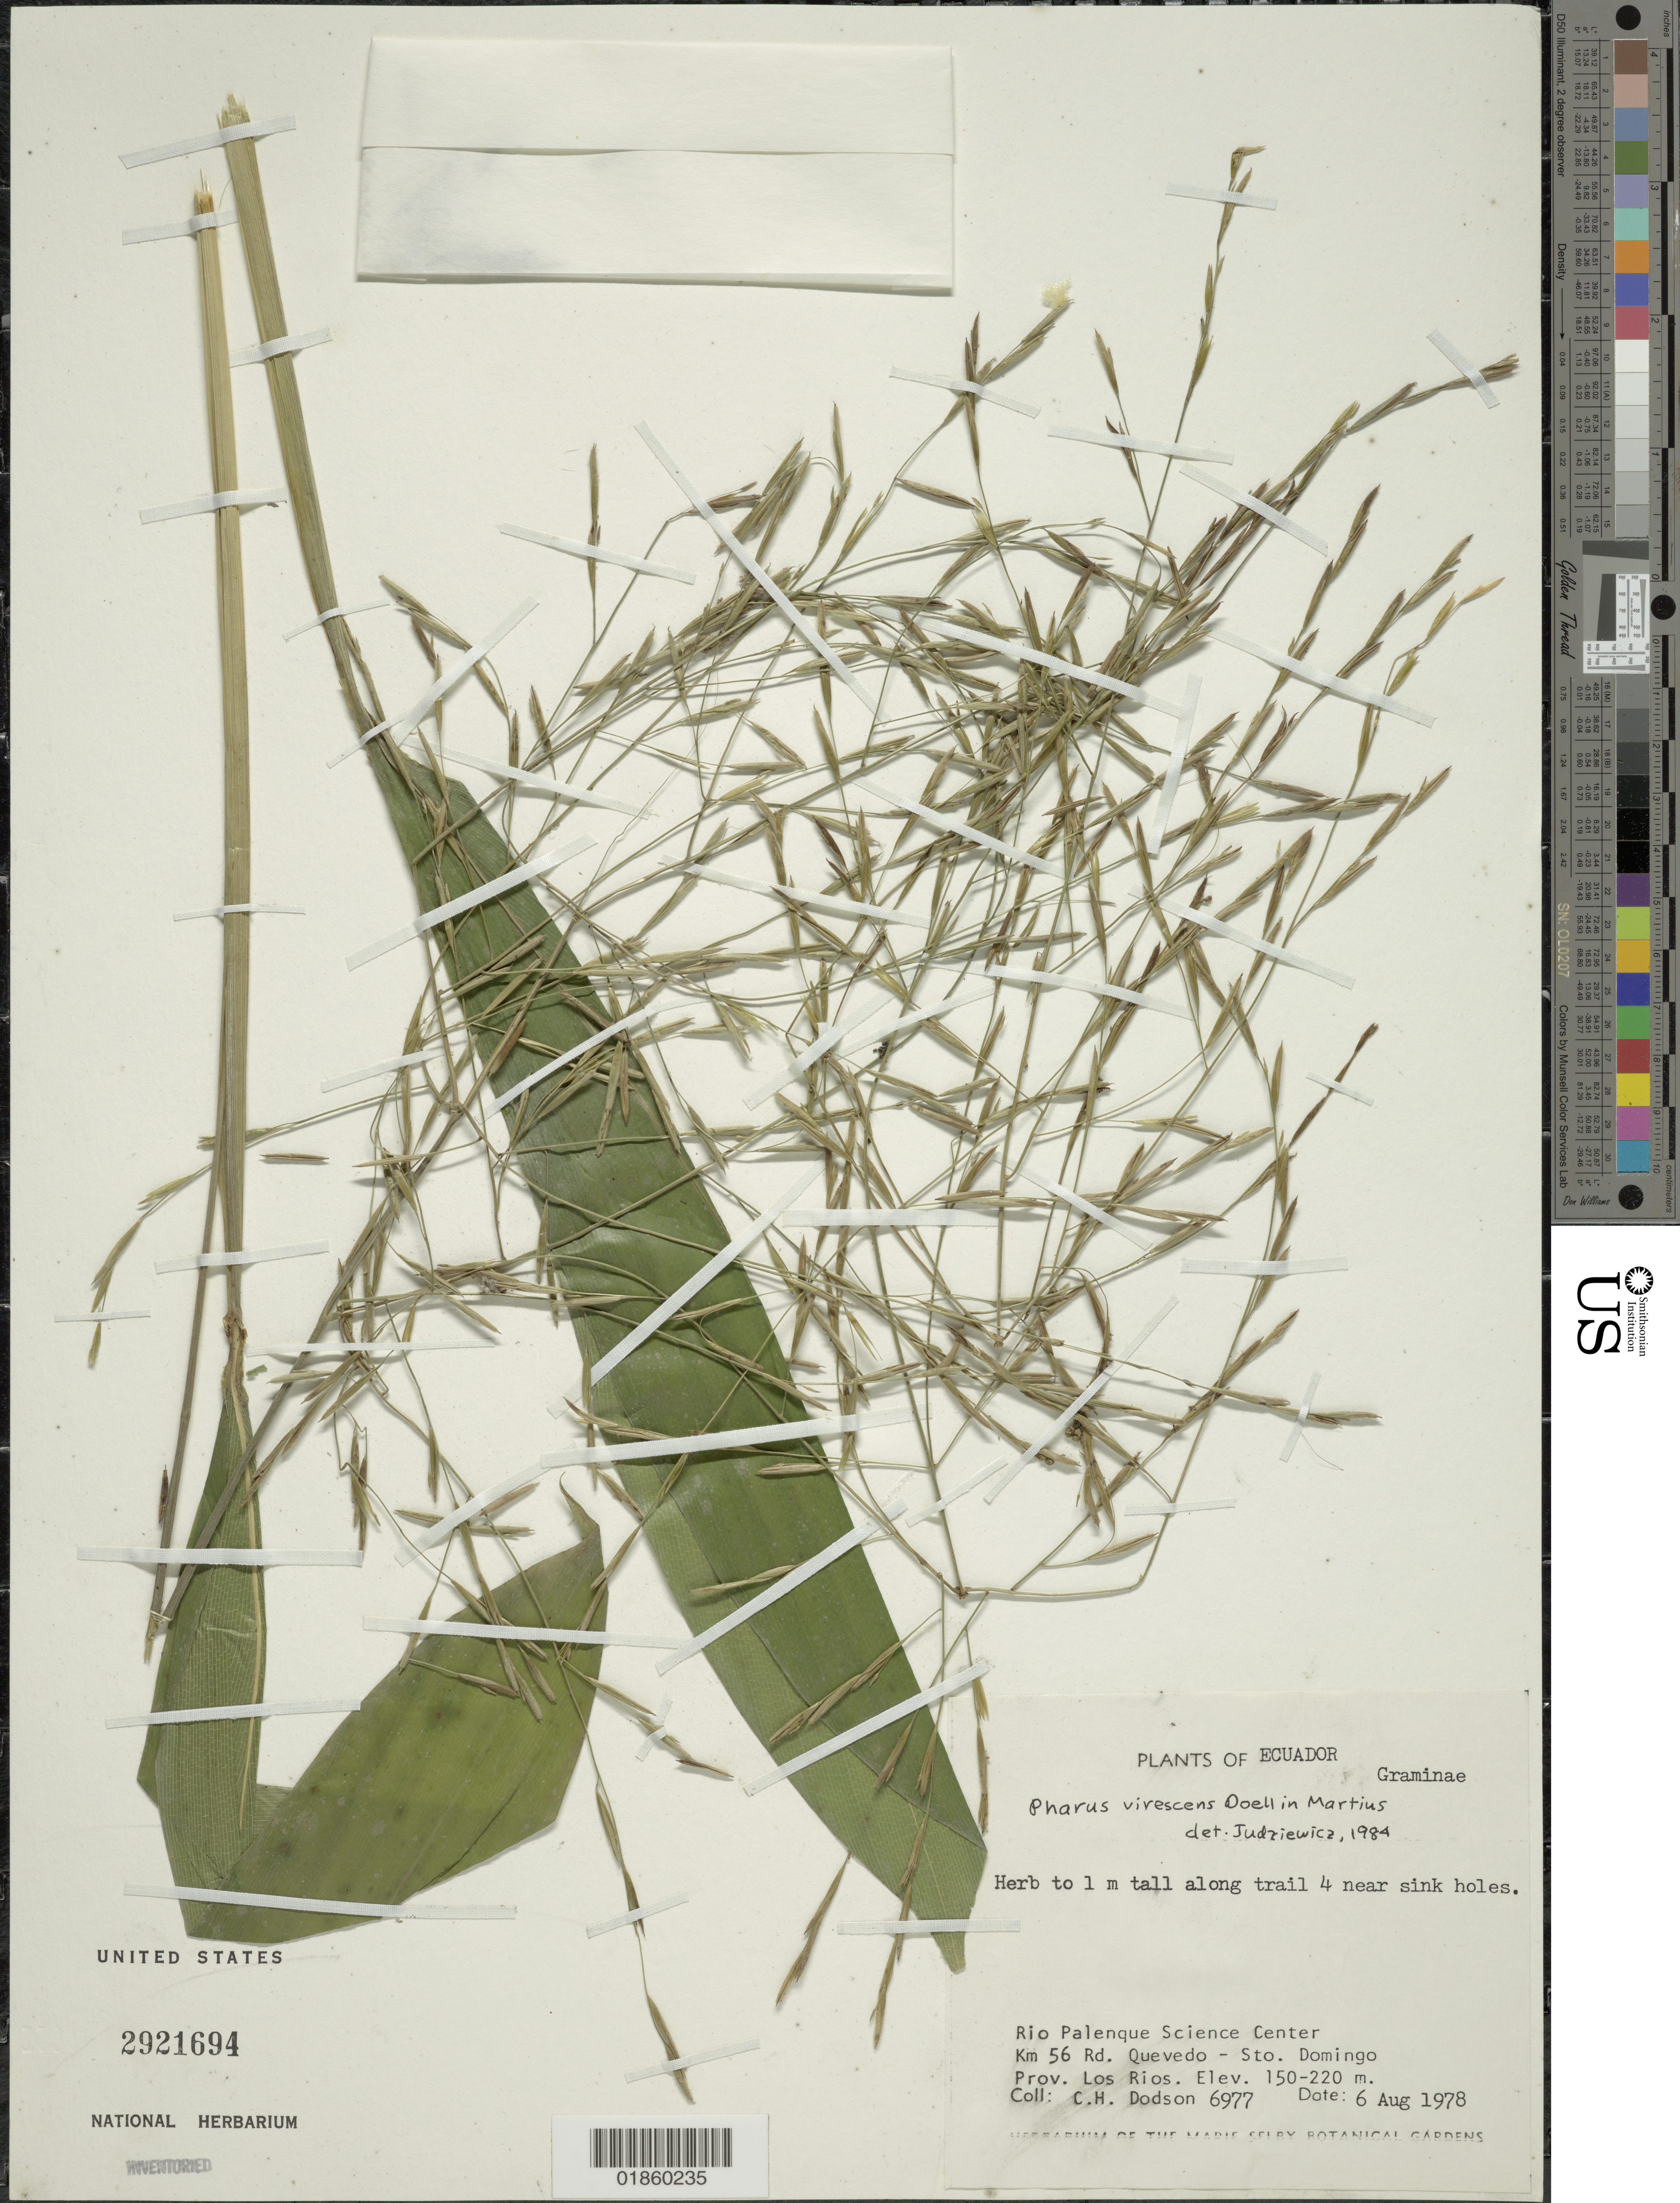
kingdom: Plantae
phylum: Tracheophyta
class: Liliopsida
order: Poales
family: Poaceae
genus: Pharus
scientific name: Pharus virescens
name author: Döll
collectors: C. H. Dodson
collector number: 6977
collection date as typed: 06 Aug 1978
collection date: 1978-08-06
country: Ecuador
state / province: Los Ríos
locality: Quevedo/sto. domingo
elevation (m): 150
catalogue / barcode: US 2921694